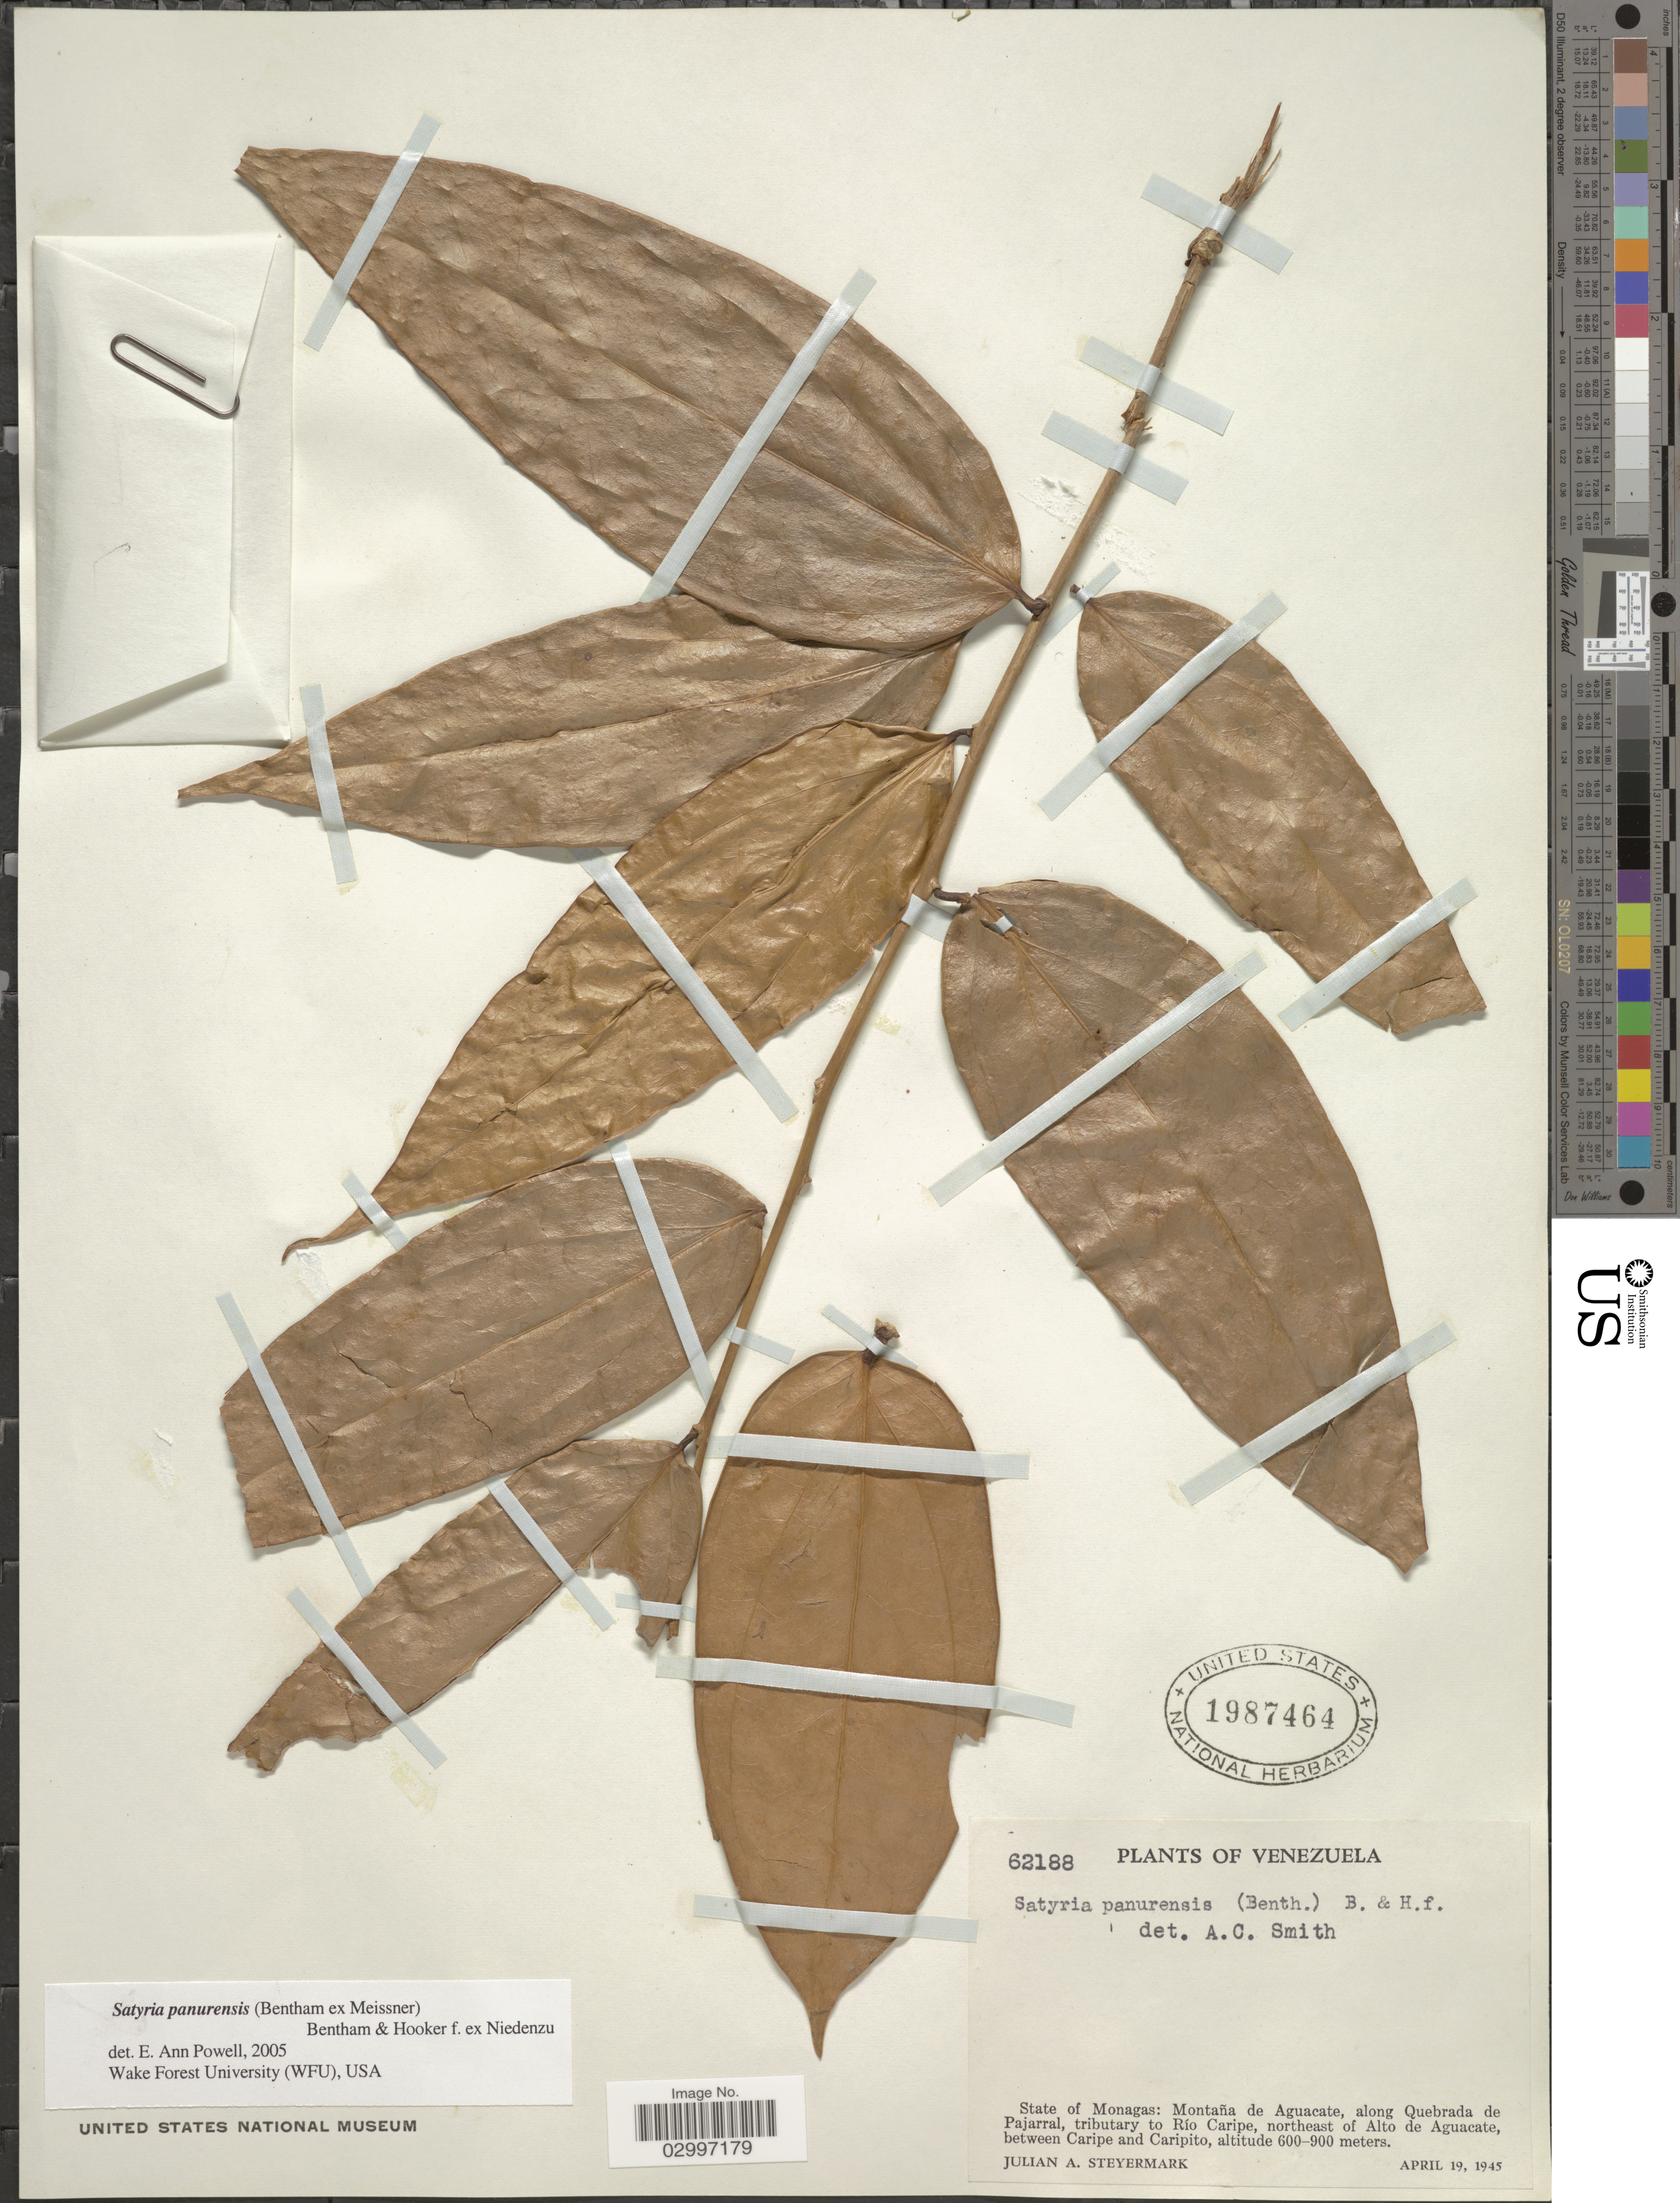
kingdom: Plantae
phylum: Tracheophyta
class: Magnoliopsida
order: Ericales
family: Ericaceae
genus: Satyria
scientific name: Satyria panurensis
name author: (Benth. ex Meisn.) Benth. & Hook. f. ex Nied.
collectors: J. Steyermark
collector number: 62188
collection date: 1945-04-19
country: Venezuela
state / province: Monagas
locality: Montaña de Aguacate, along Quebrada de Pajarral, tributary to Río Caripe, northeast of Alto de Aguacate, between Caripe and Caripito.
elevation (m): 600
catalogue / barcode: US 1987464